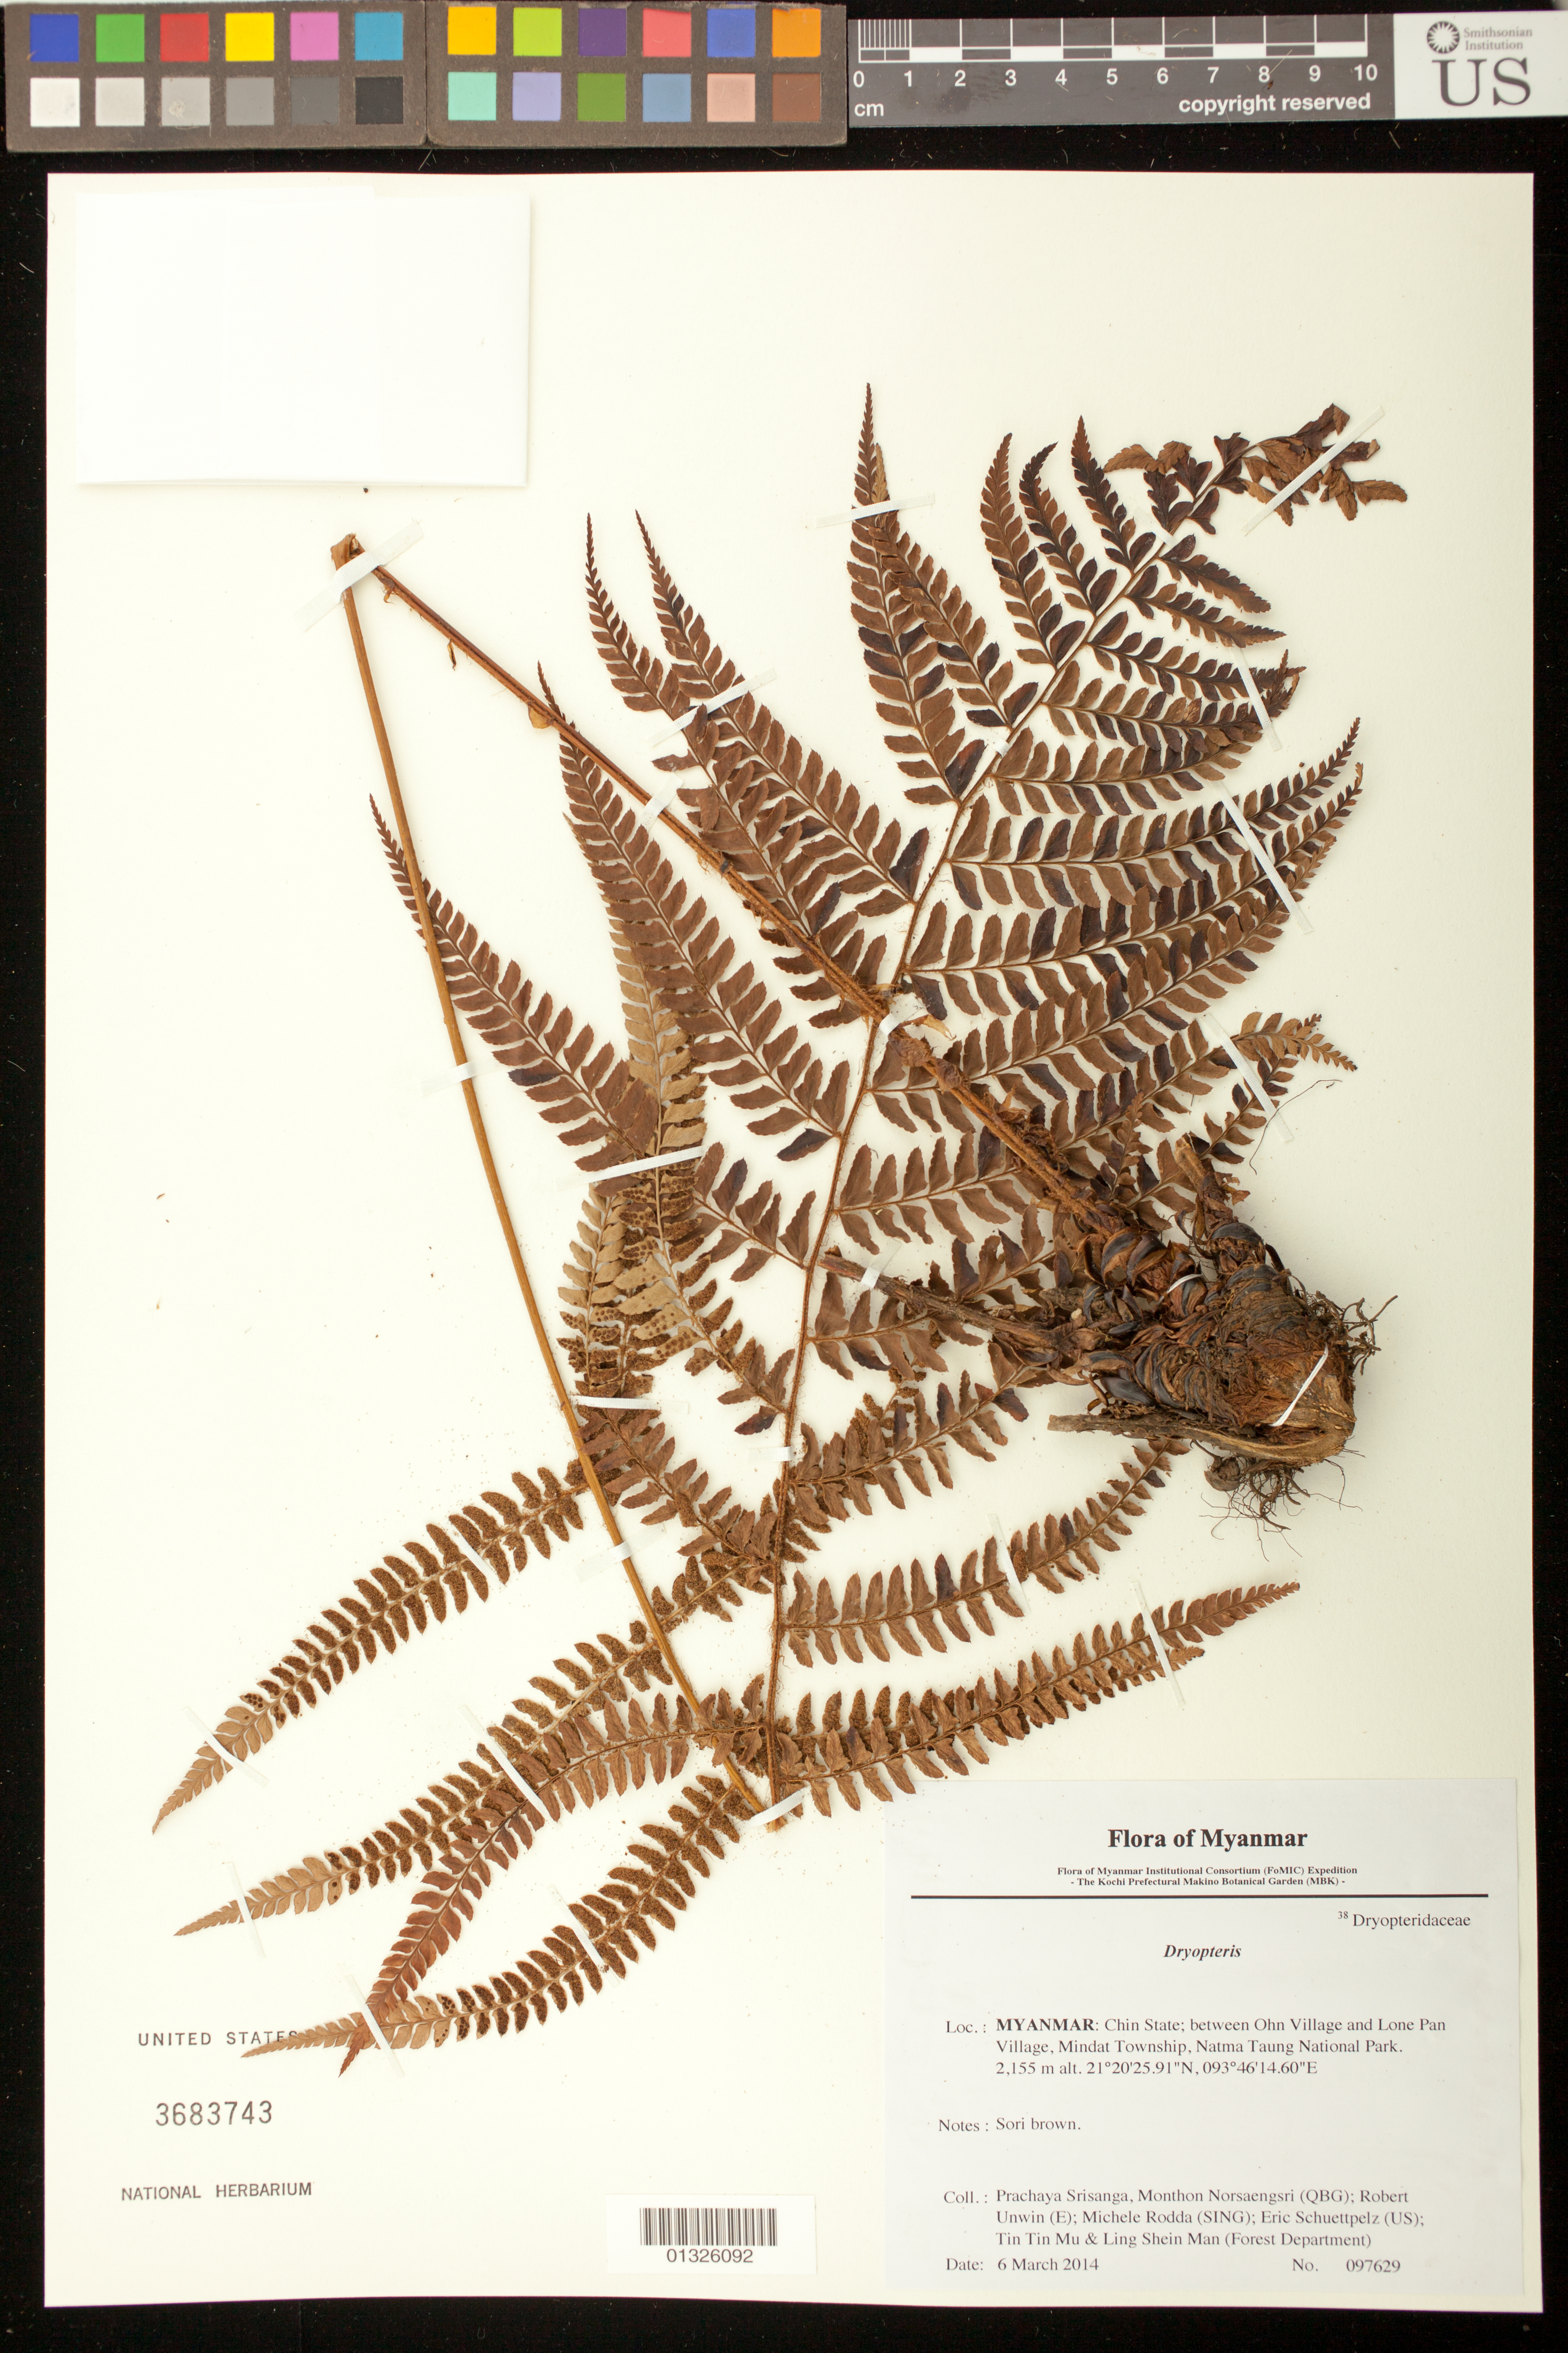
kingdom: Plantae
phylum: Tracheophyta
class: Polypodiopsida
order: Polypodiales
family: Dryopteridaceae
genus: Dryopteris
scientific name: Dryopteris sp.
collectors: P. Srisanga, M. Norsaengsri, R. Unwin, M. Rodda, E. Schuettpelz, Tin Tin Mu & Ling Shein Man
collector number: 97629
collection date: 2014-03-06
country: Myanmar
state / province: Chin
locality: Between Ohn Village and Lone Pan Village, Mindat Township, Natma Taung National Park.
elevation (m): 2155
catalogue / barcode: US 3683743